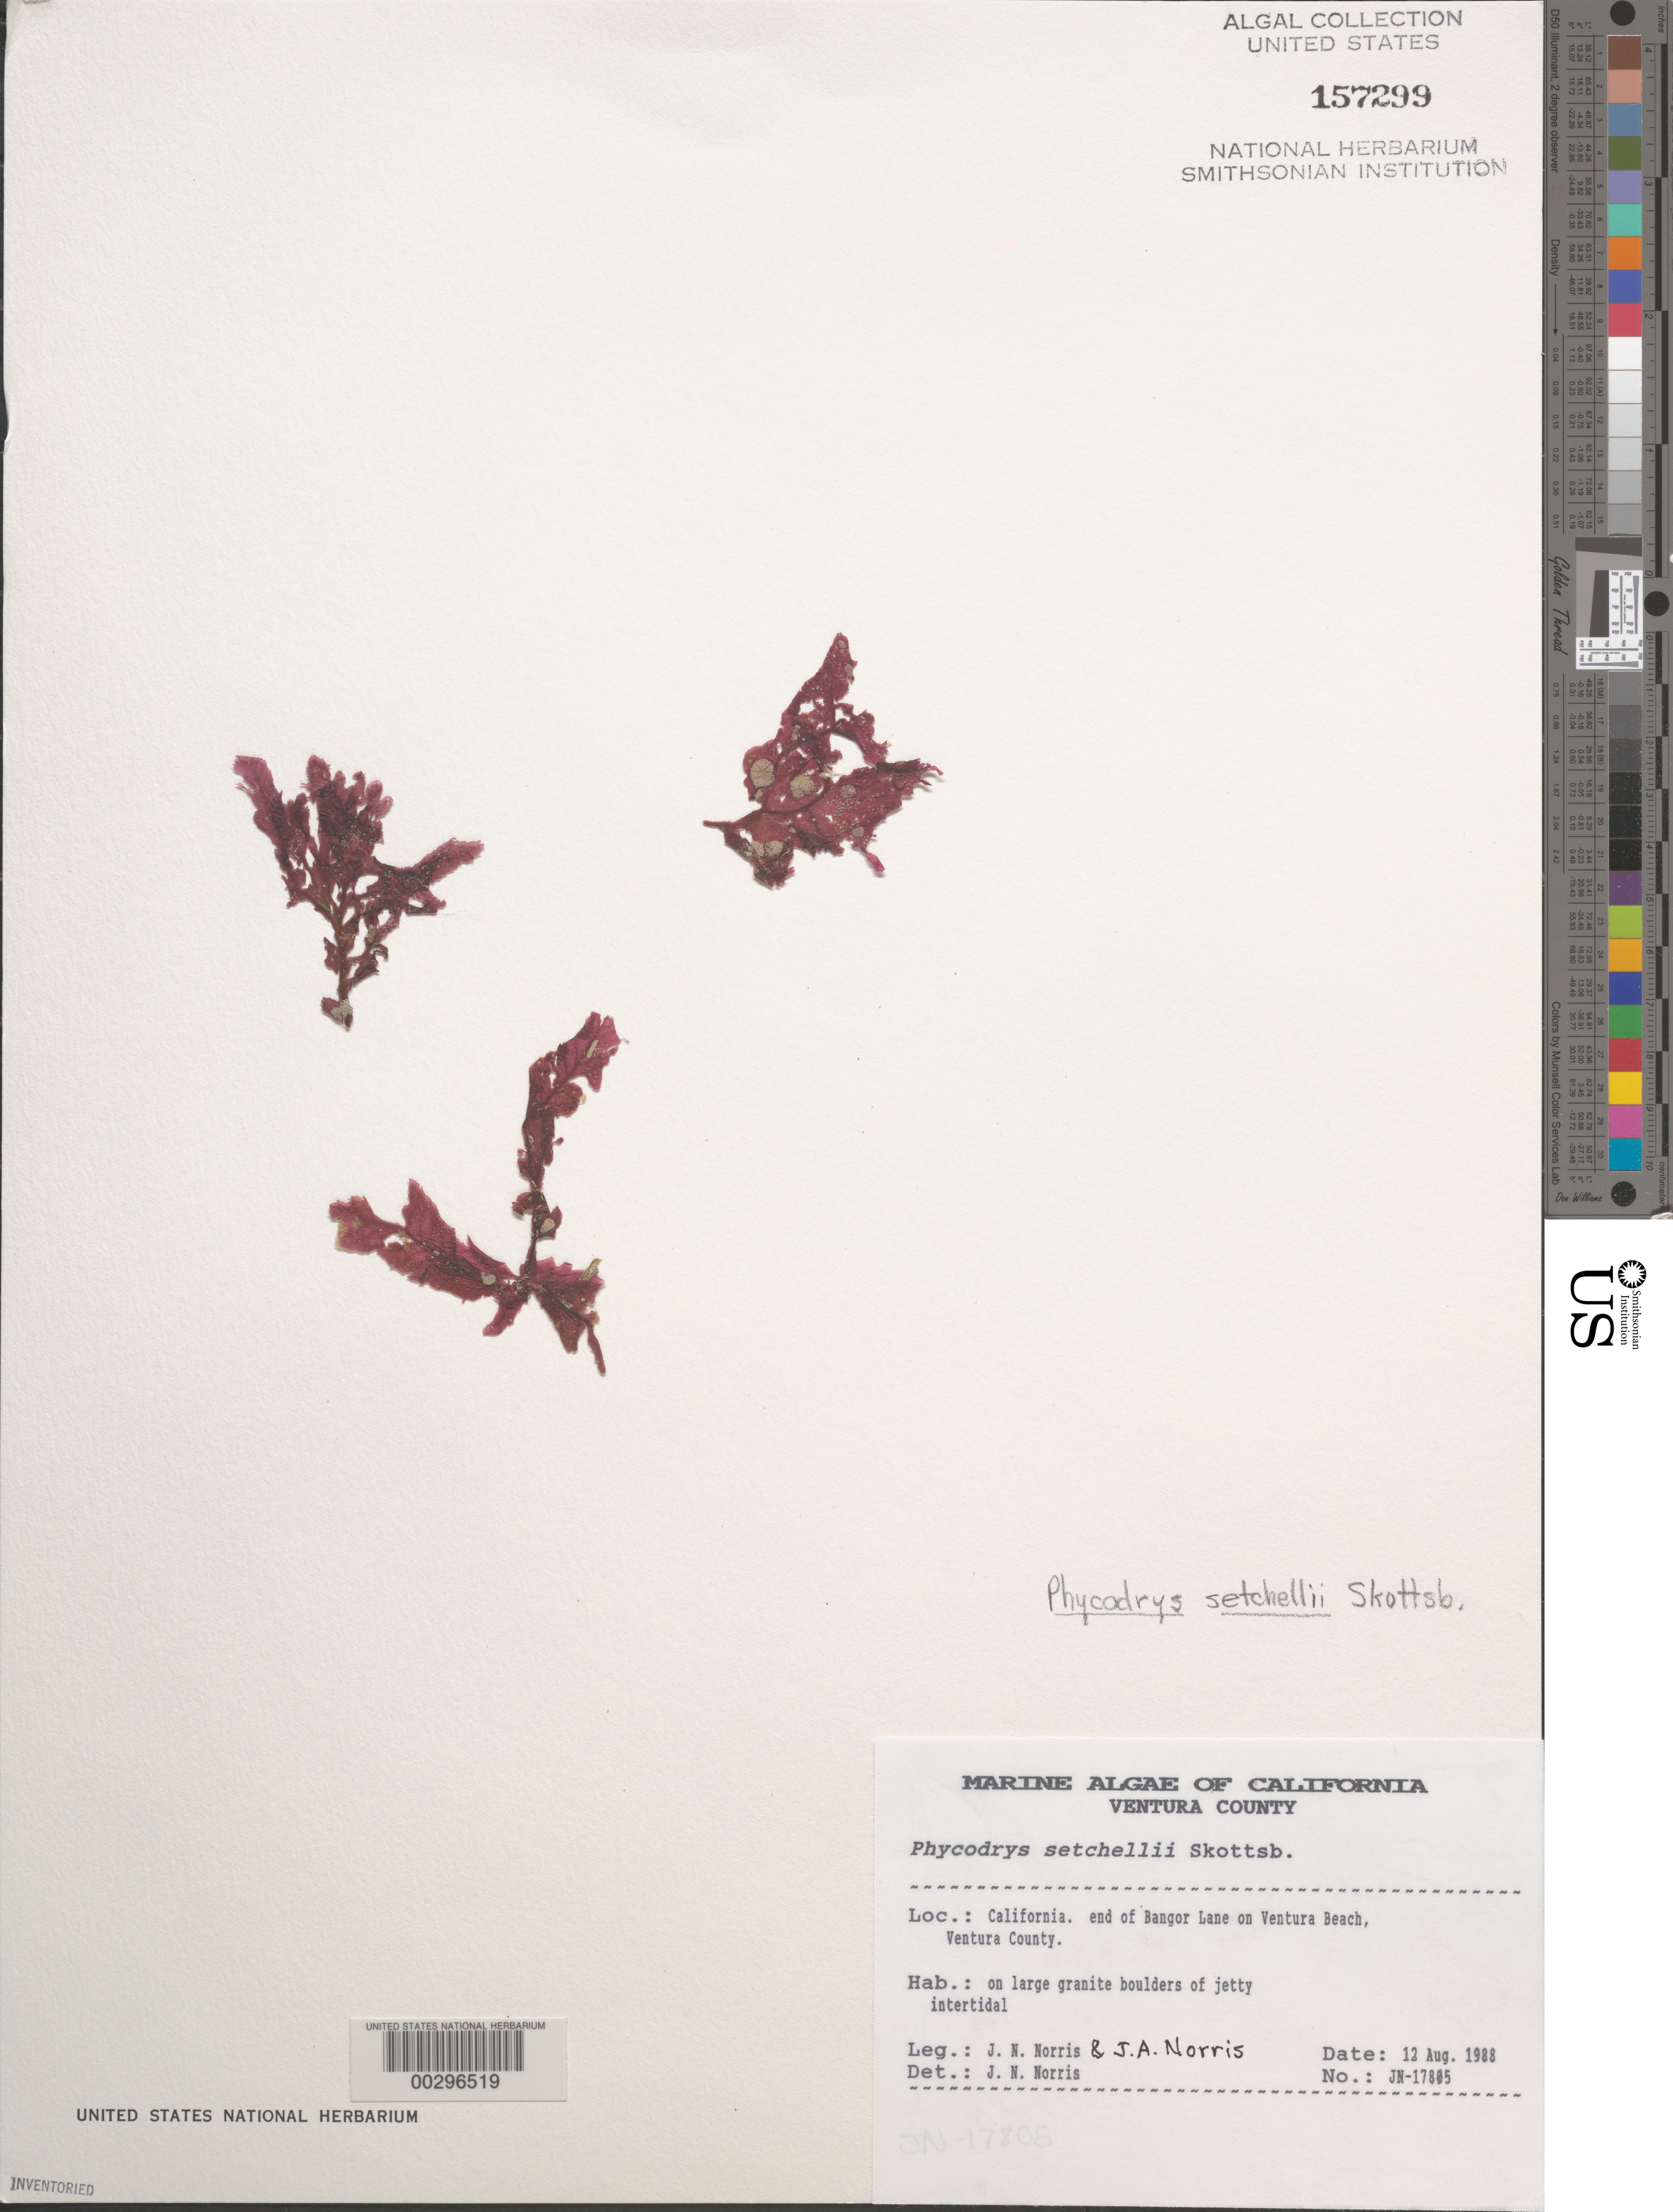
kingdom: Plantae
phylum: Rhodophyta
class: Florideophyceae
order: Ceramiales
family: Delesseriaceae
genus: Phycodrys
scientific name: Phycodrys setchellii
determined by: Norris, James N.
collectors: J. N. Norris & J. A. Norris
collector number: JN-17805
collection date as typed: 12 Aug 1988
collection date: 1988-08-12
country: United States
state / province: California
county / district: Ventura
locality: Ventura Beach, end of Bangor Lane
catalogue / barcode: US 157299